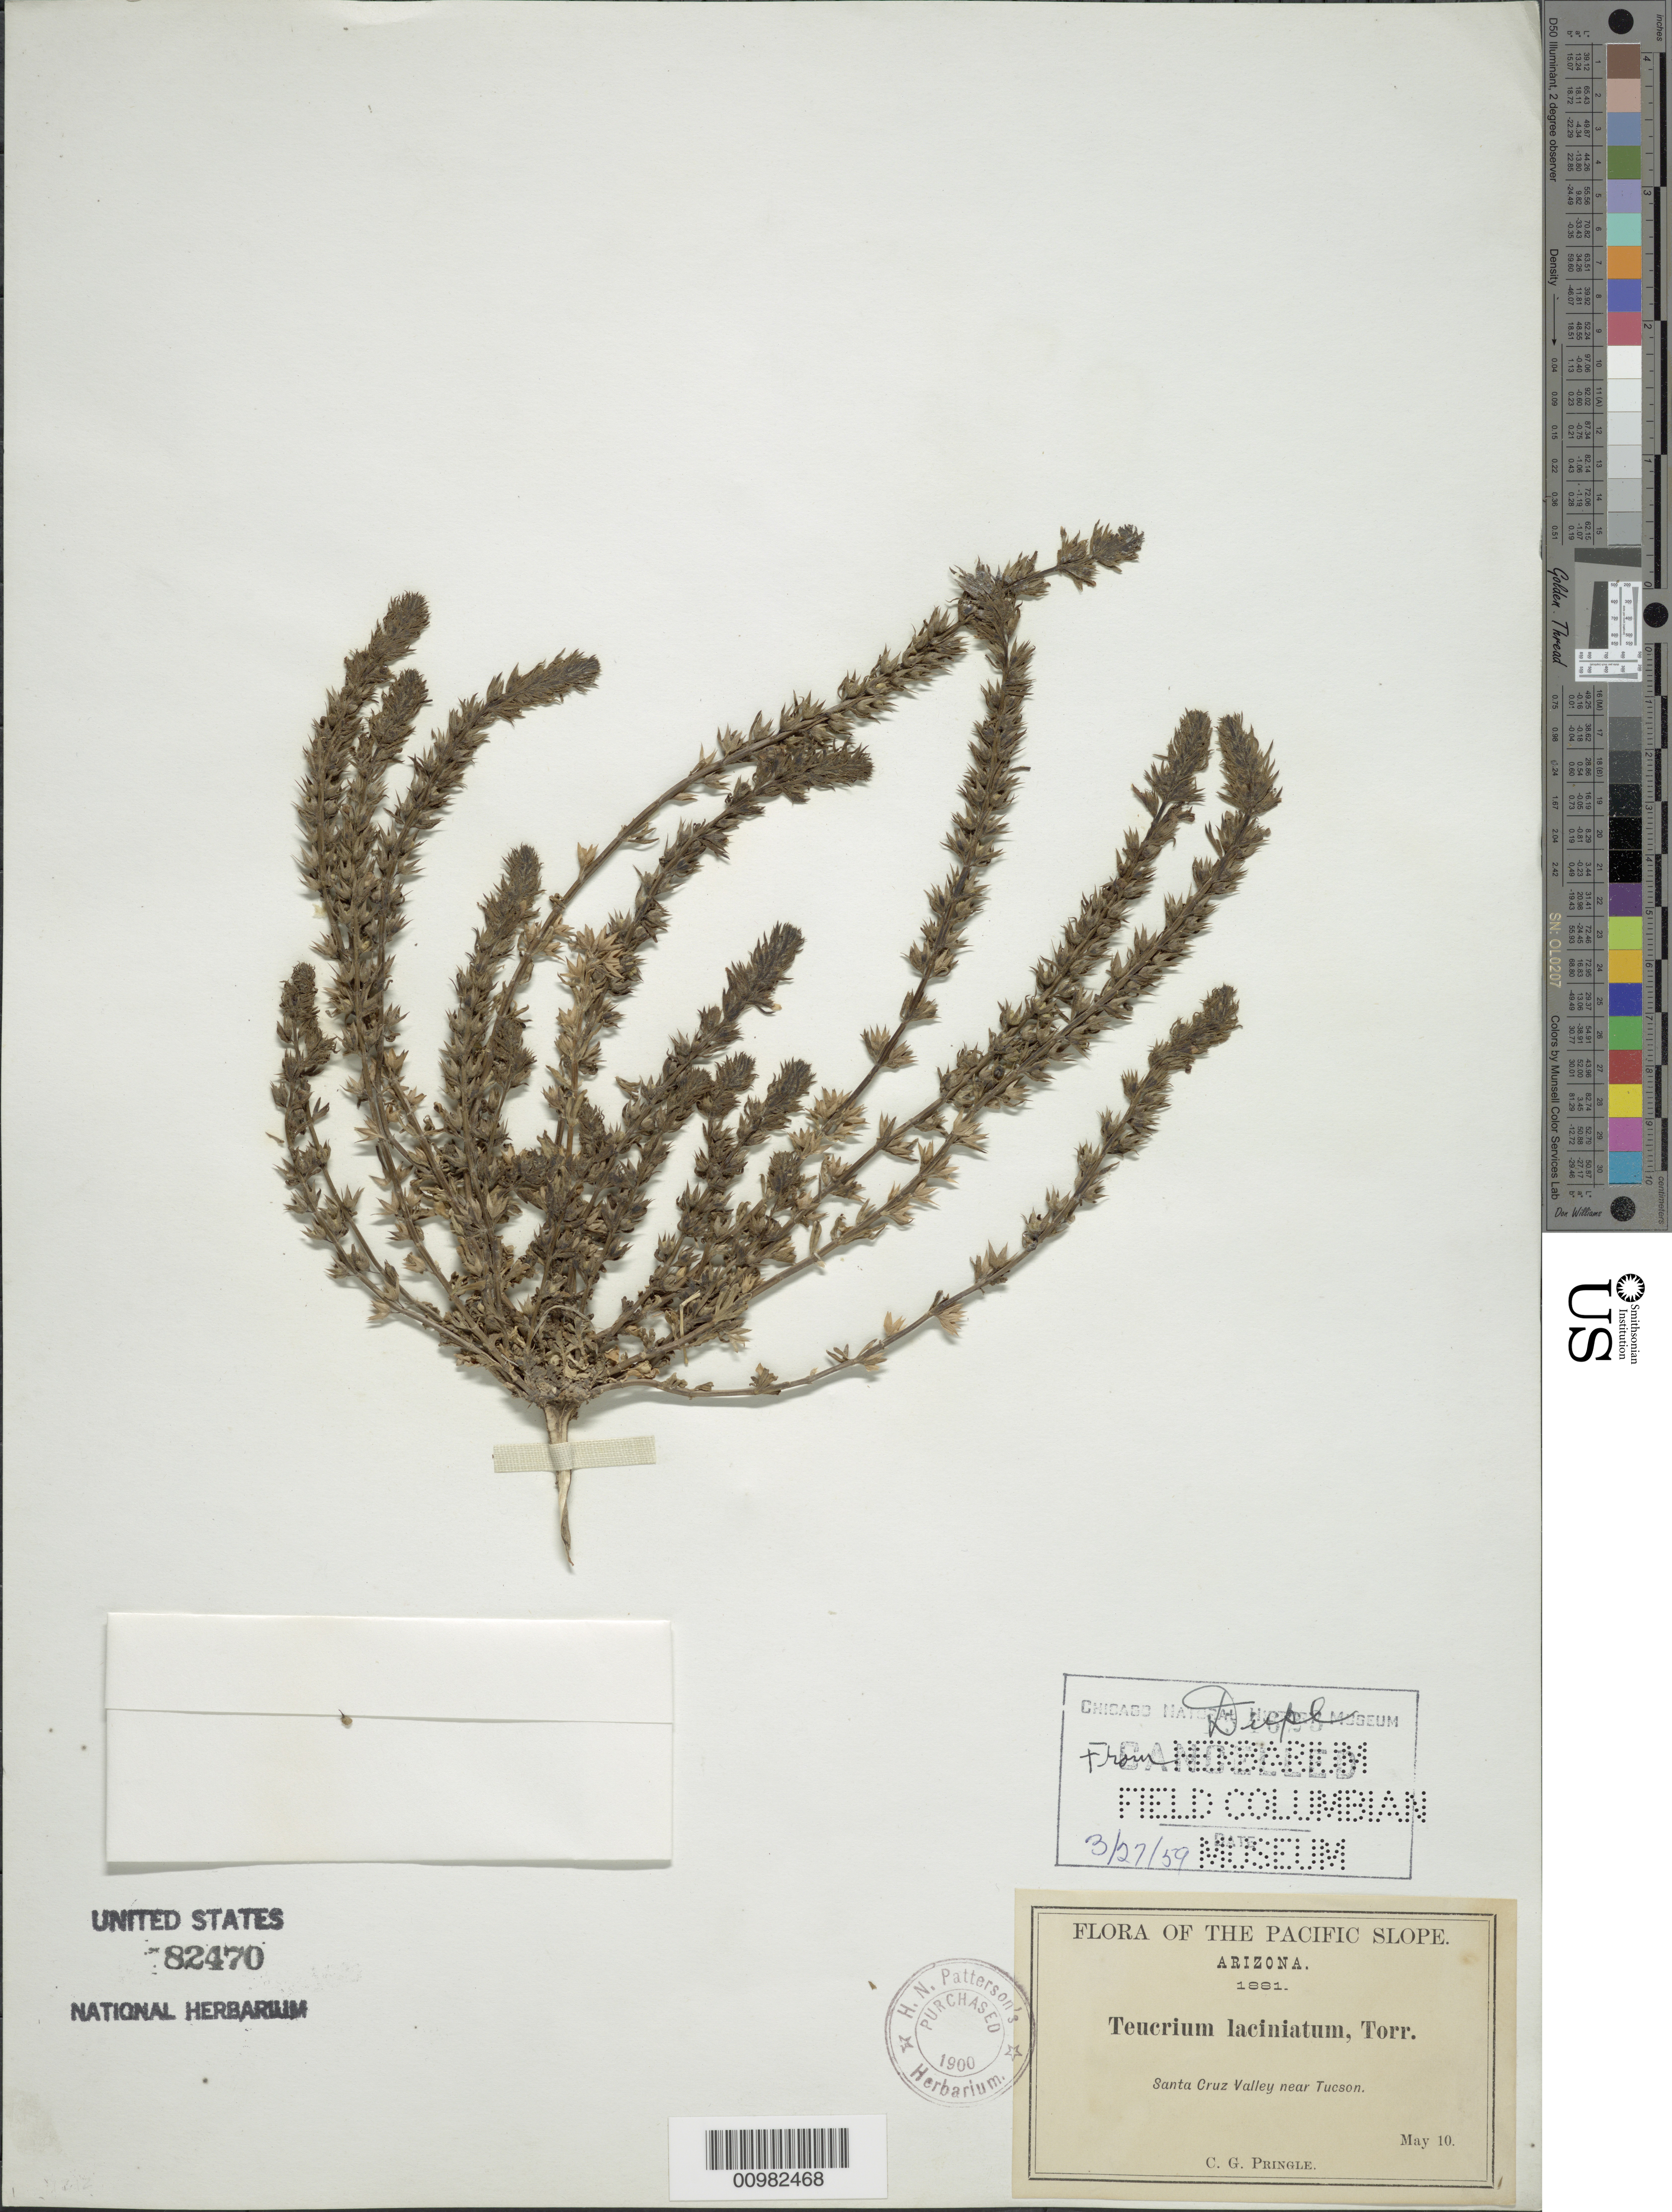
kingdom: Plantae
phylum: Tracheophyta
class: Magnoliopsida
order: Lamiales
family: Lamiaceae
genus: Teucrium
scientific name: Teucrium laciniatum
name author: Torr.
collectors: C. G. Pringle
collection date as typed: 10 May 1881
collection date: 1881-05-10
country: United States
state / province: Arizona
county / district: Pima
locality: Santa Cruz Valley; Near Tucson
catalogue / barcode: US 82470